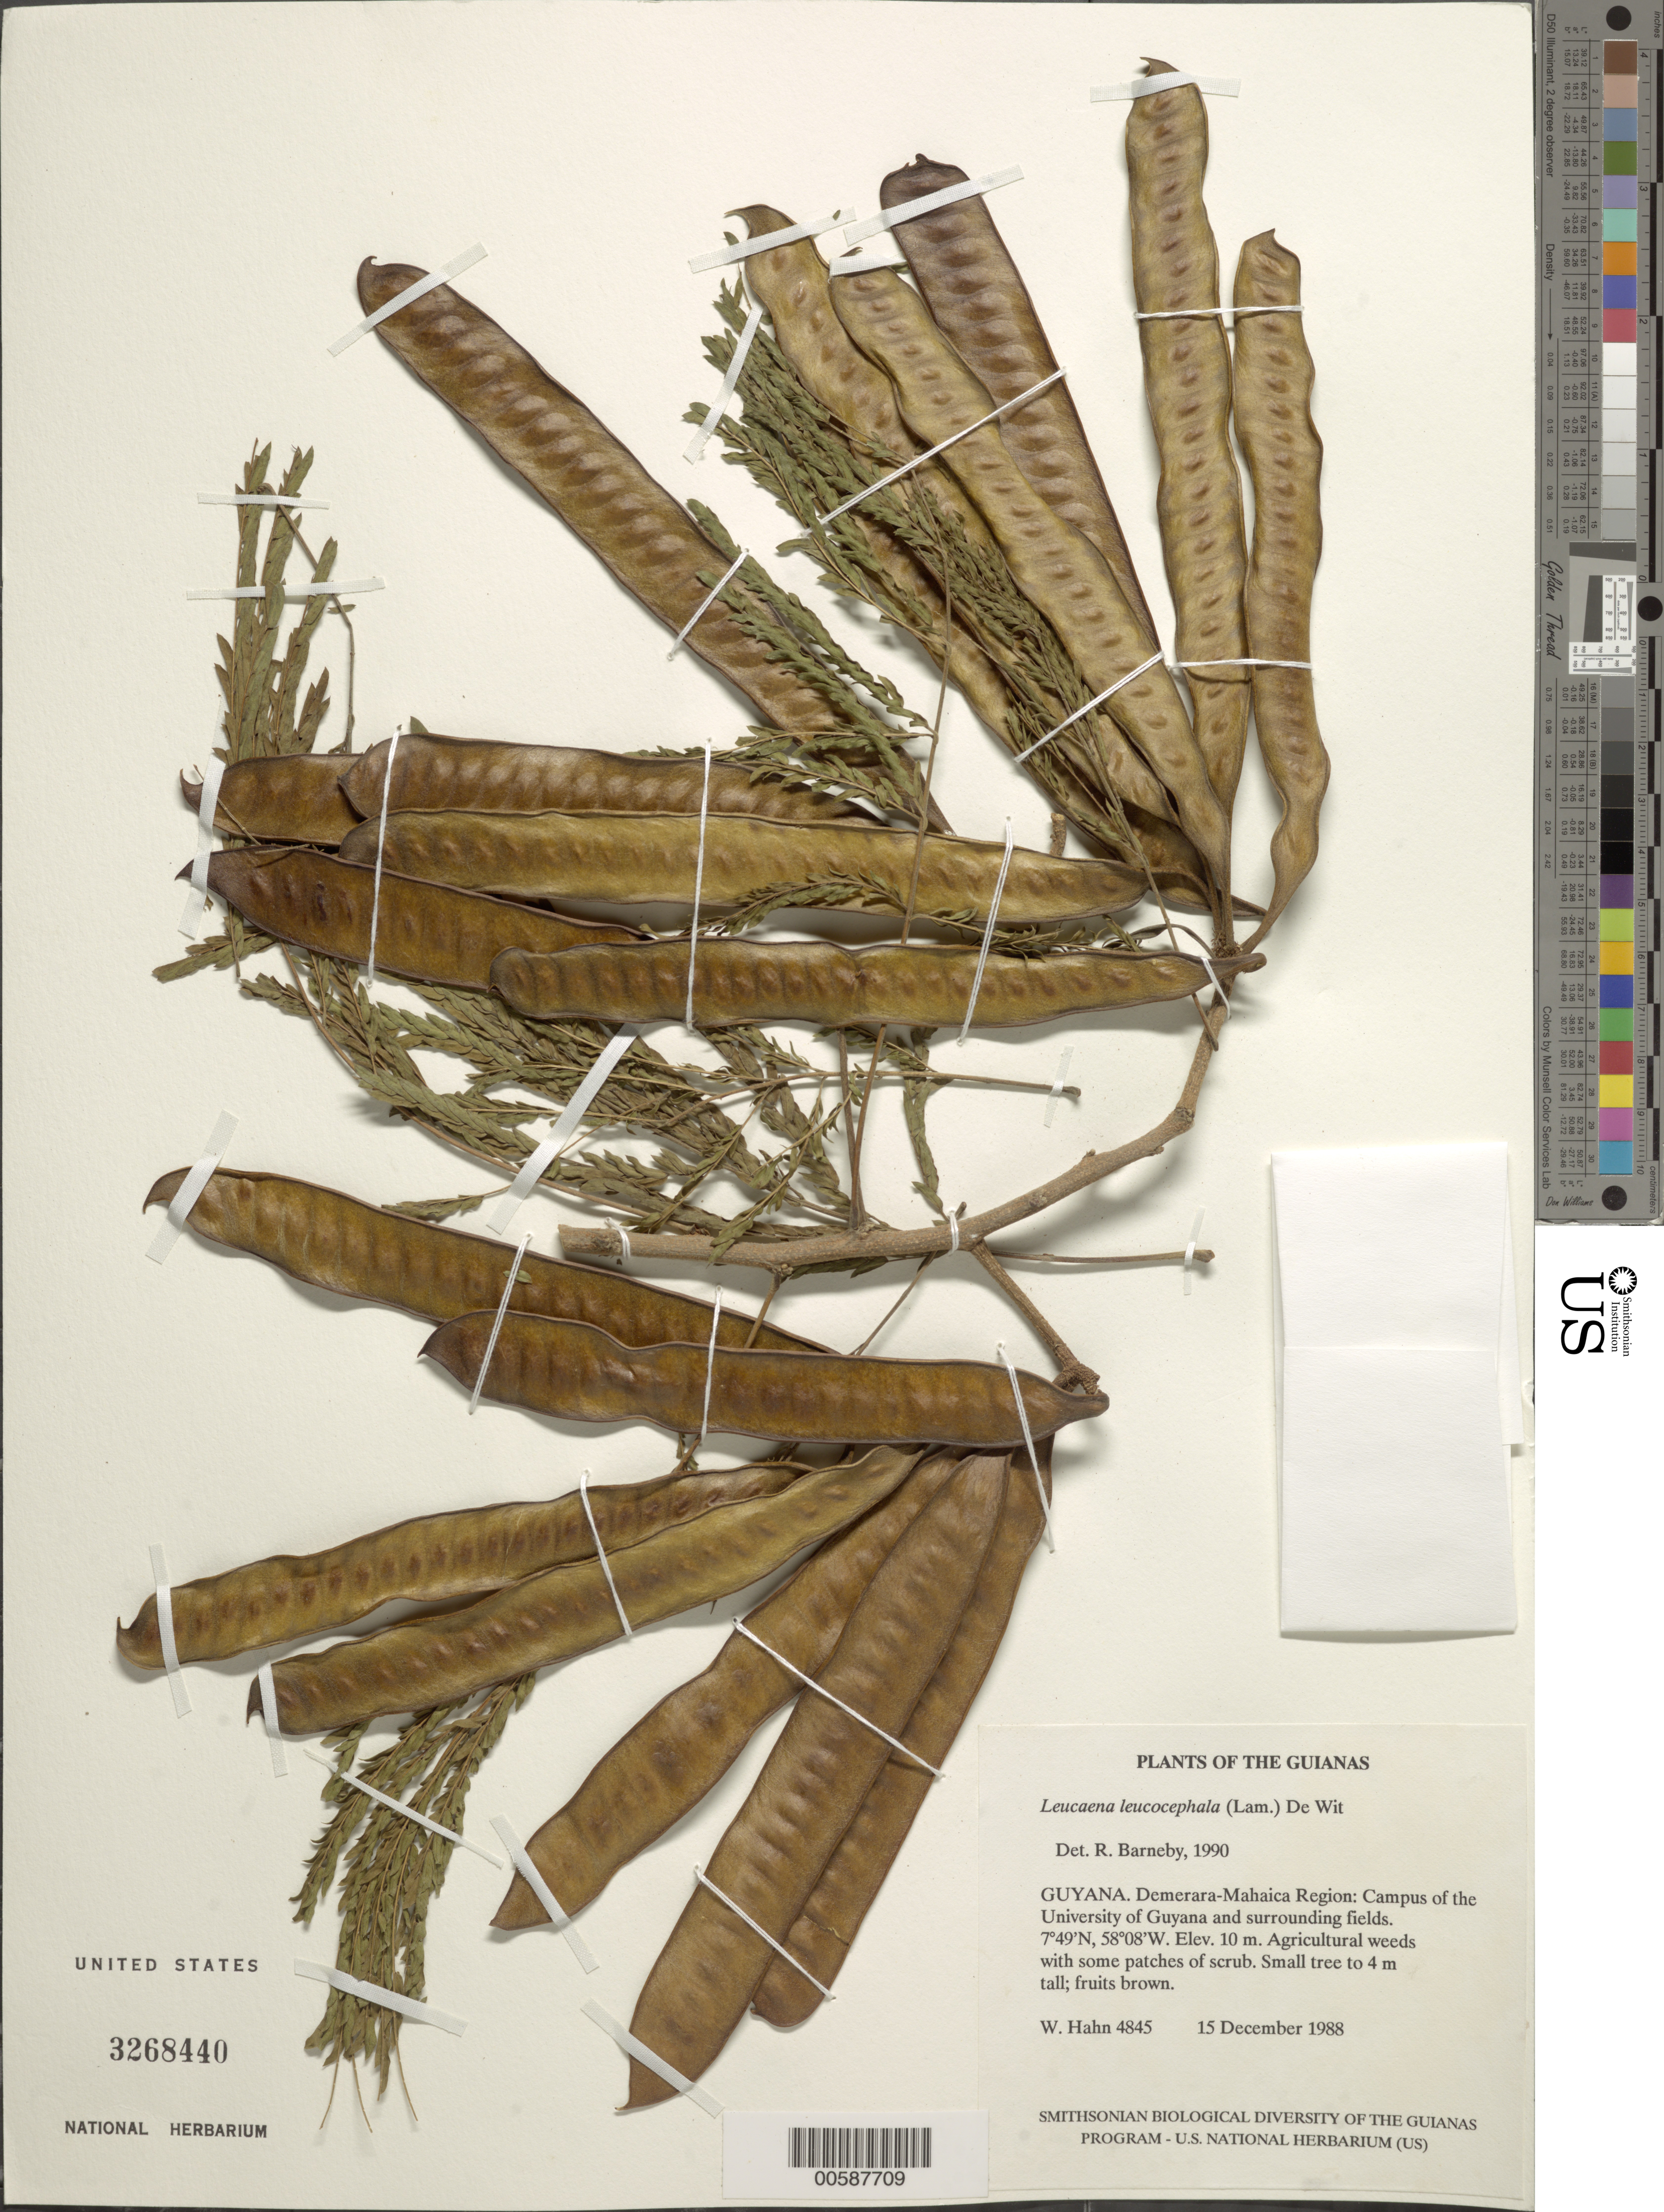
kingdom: Plantae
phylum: Tracheophyta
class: Magnoliopsida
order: Fabales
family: Fabaceae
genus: Leucaena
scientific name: Leucaena leucocephala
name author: (Lam.) de Wit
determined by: Barneby, Rupert C., (NY)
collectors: W. Hahn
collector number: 4845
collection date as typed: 15 December 1988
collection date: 1988-12-15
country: Guyana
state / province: Demerara-Mahaica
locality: Campus of the University of Guyana and surrounding fields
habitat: Agricultural weeds with some patches of scrub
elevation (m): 10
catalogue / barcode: US 3268440